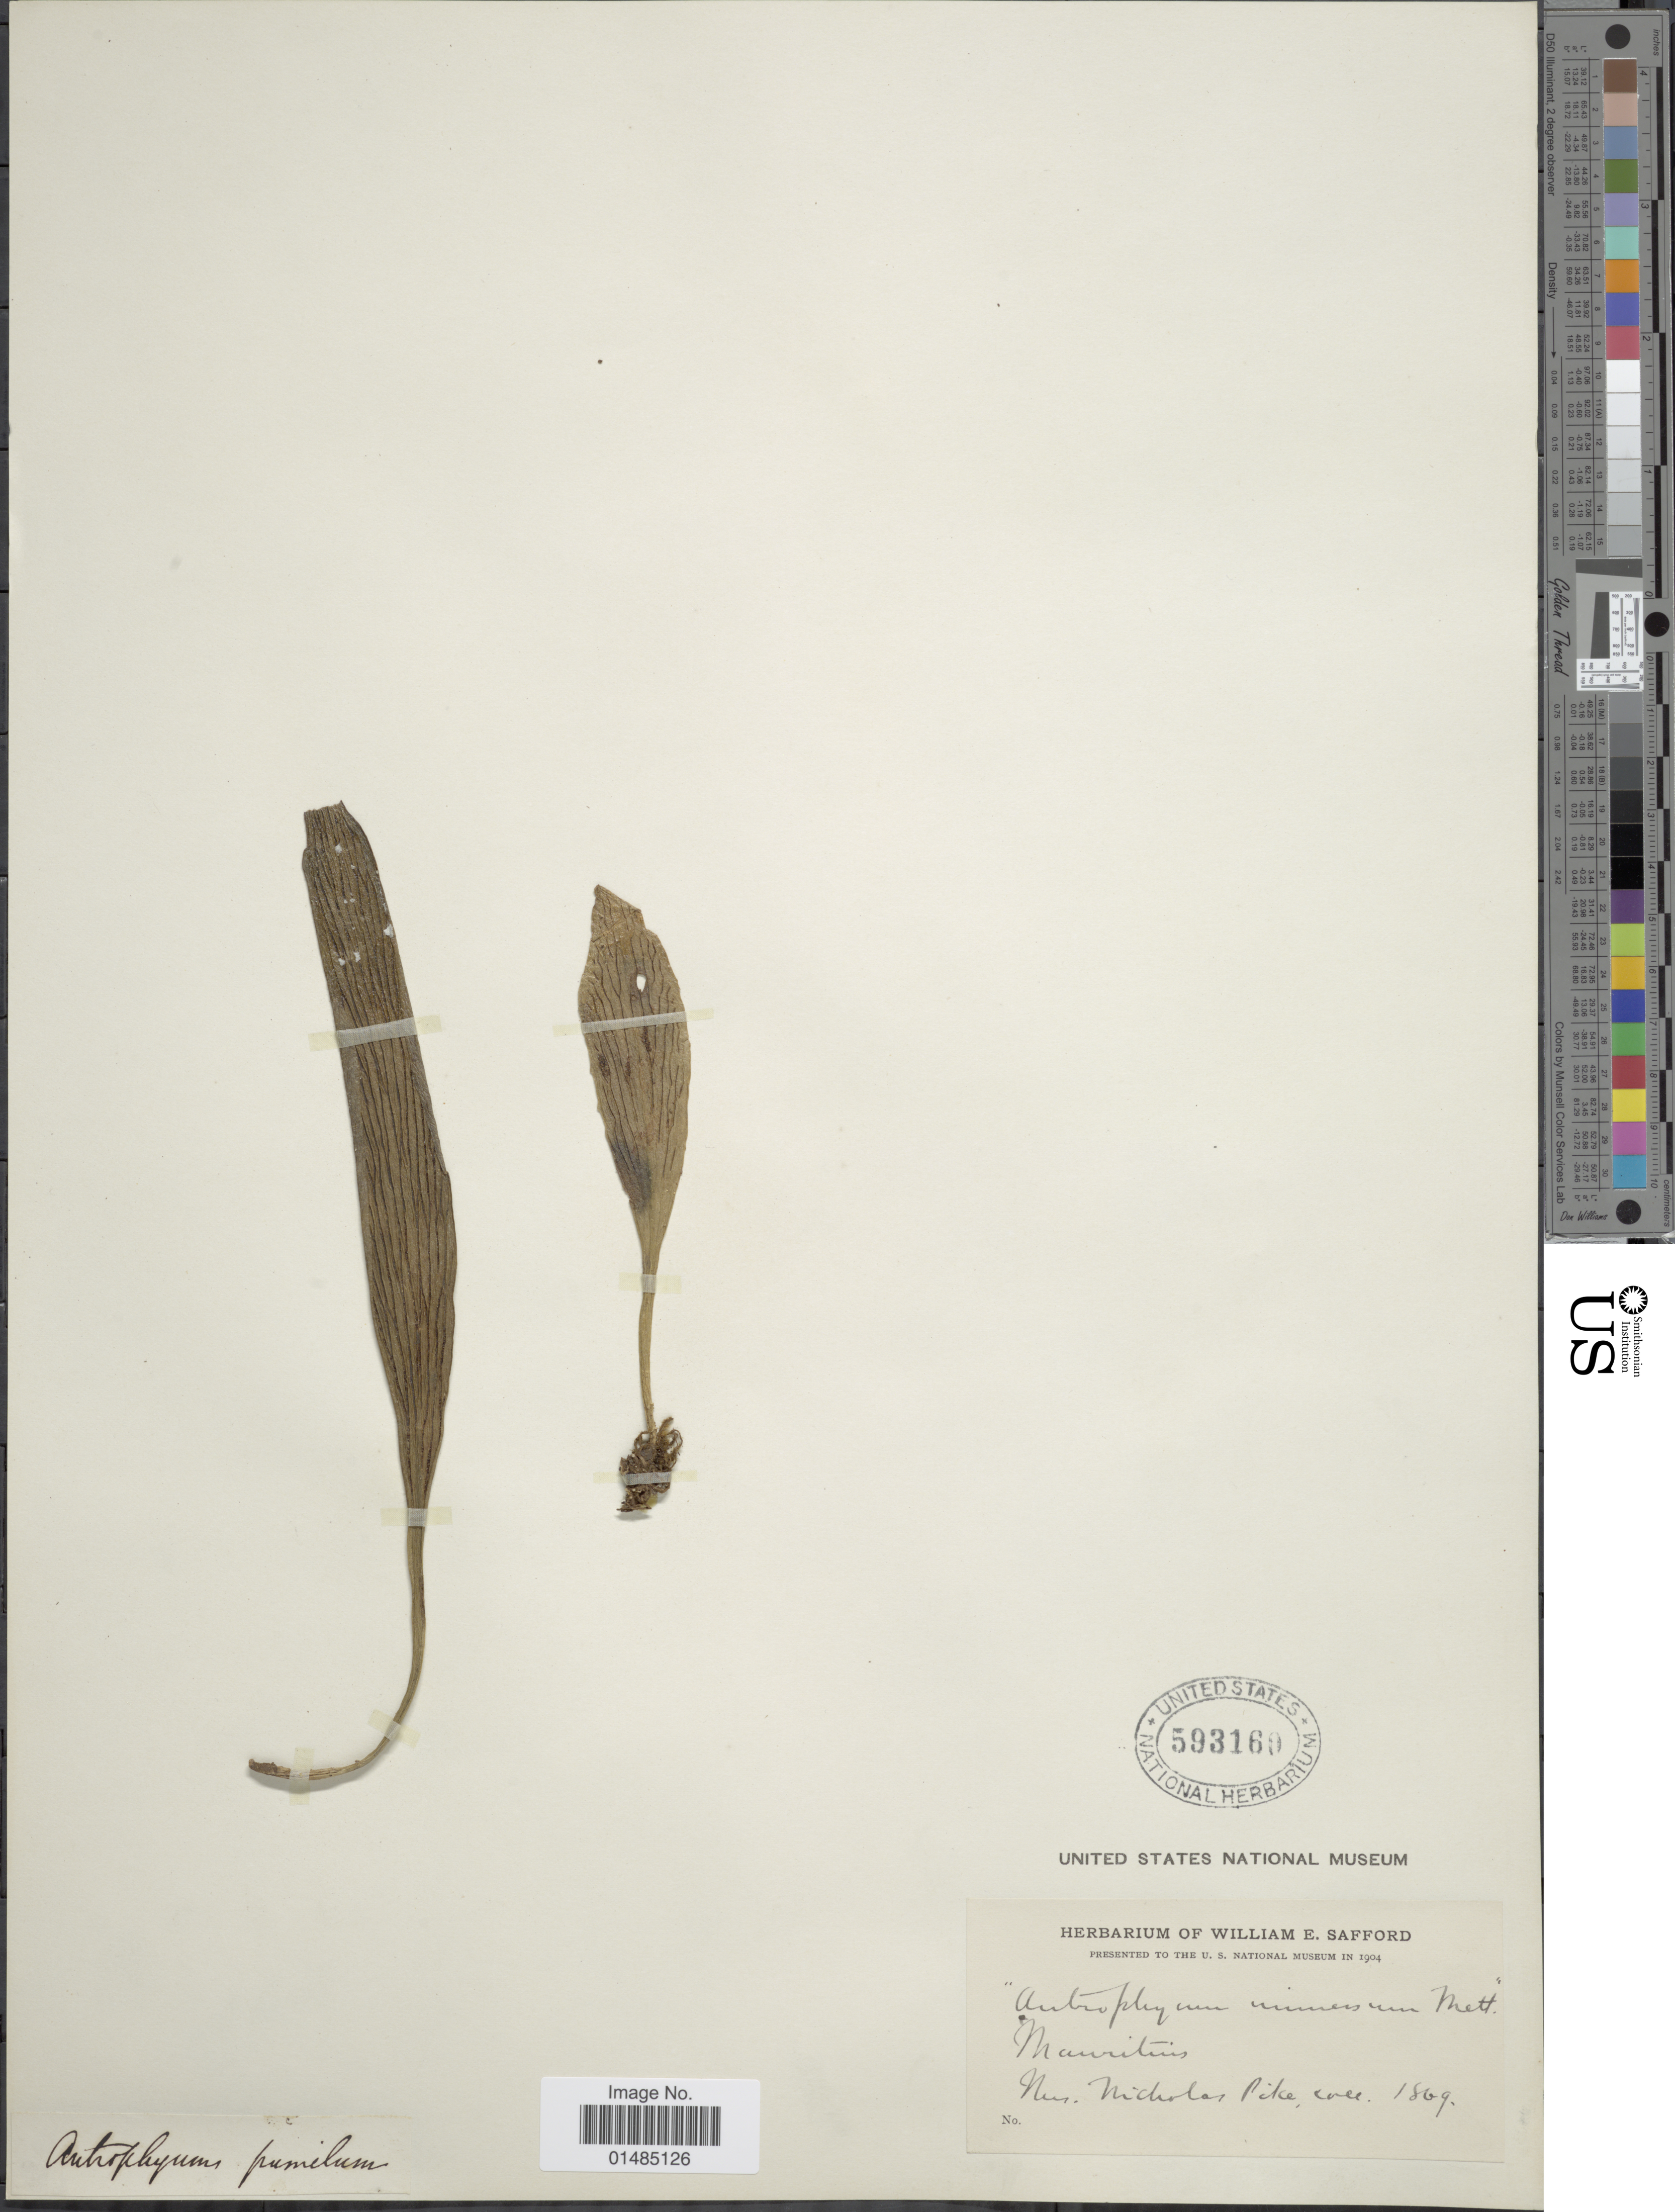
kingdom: Plantae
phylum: Tracheophyta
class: Polypodiopsida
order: Polypodiales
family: Pteridaceae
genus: Antrophyum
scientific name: Antrophyum immersum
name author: (Bory ex Willd.) Mett.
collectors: N. Pike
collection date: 1809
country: Mauritius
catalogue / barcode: US 593160